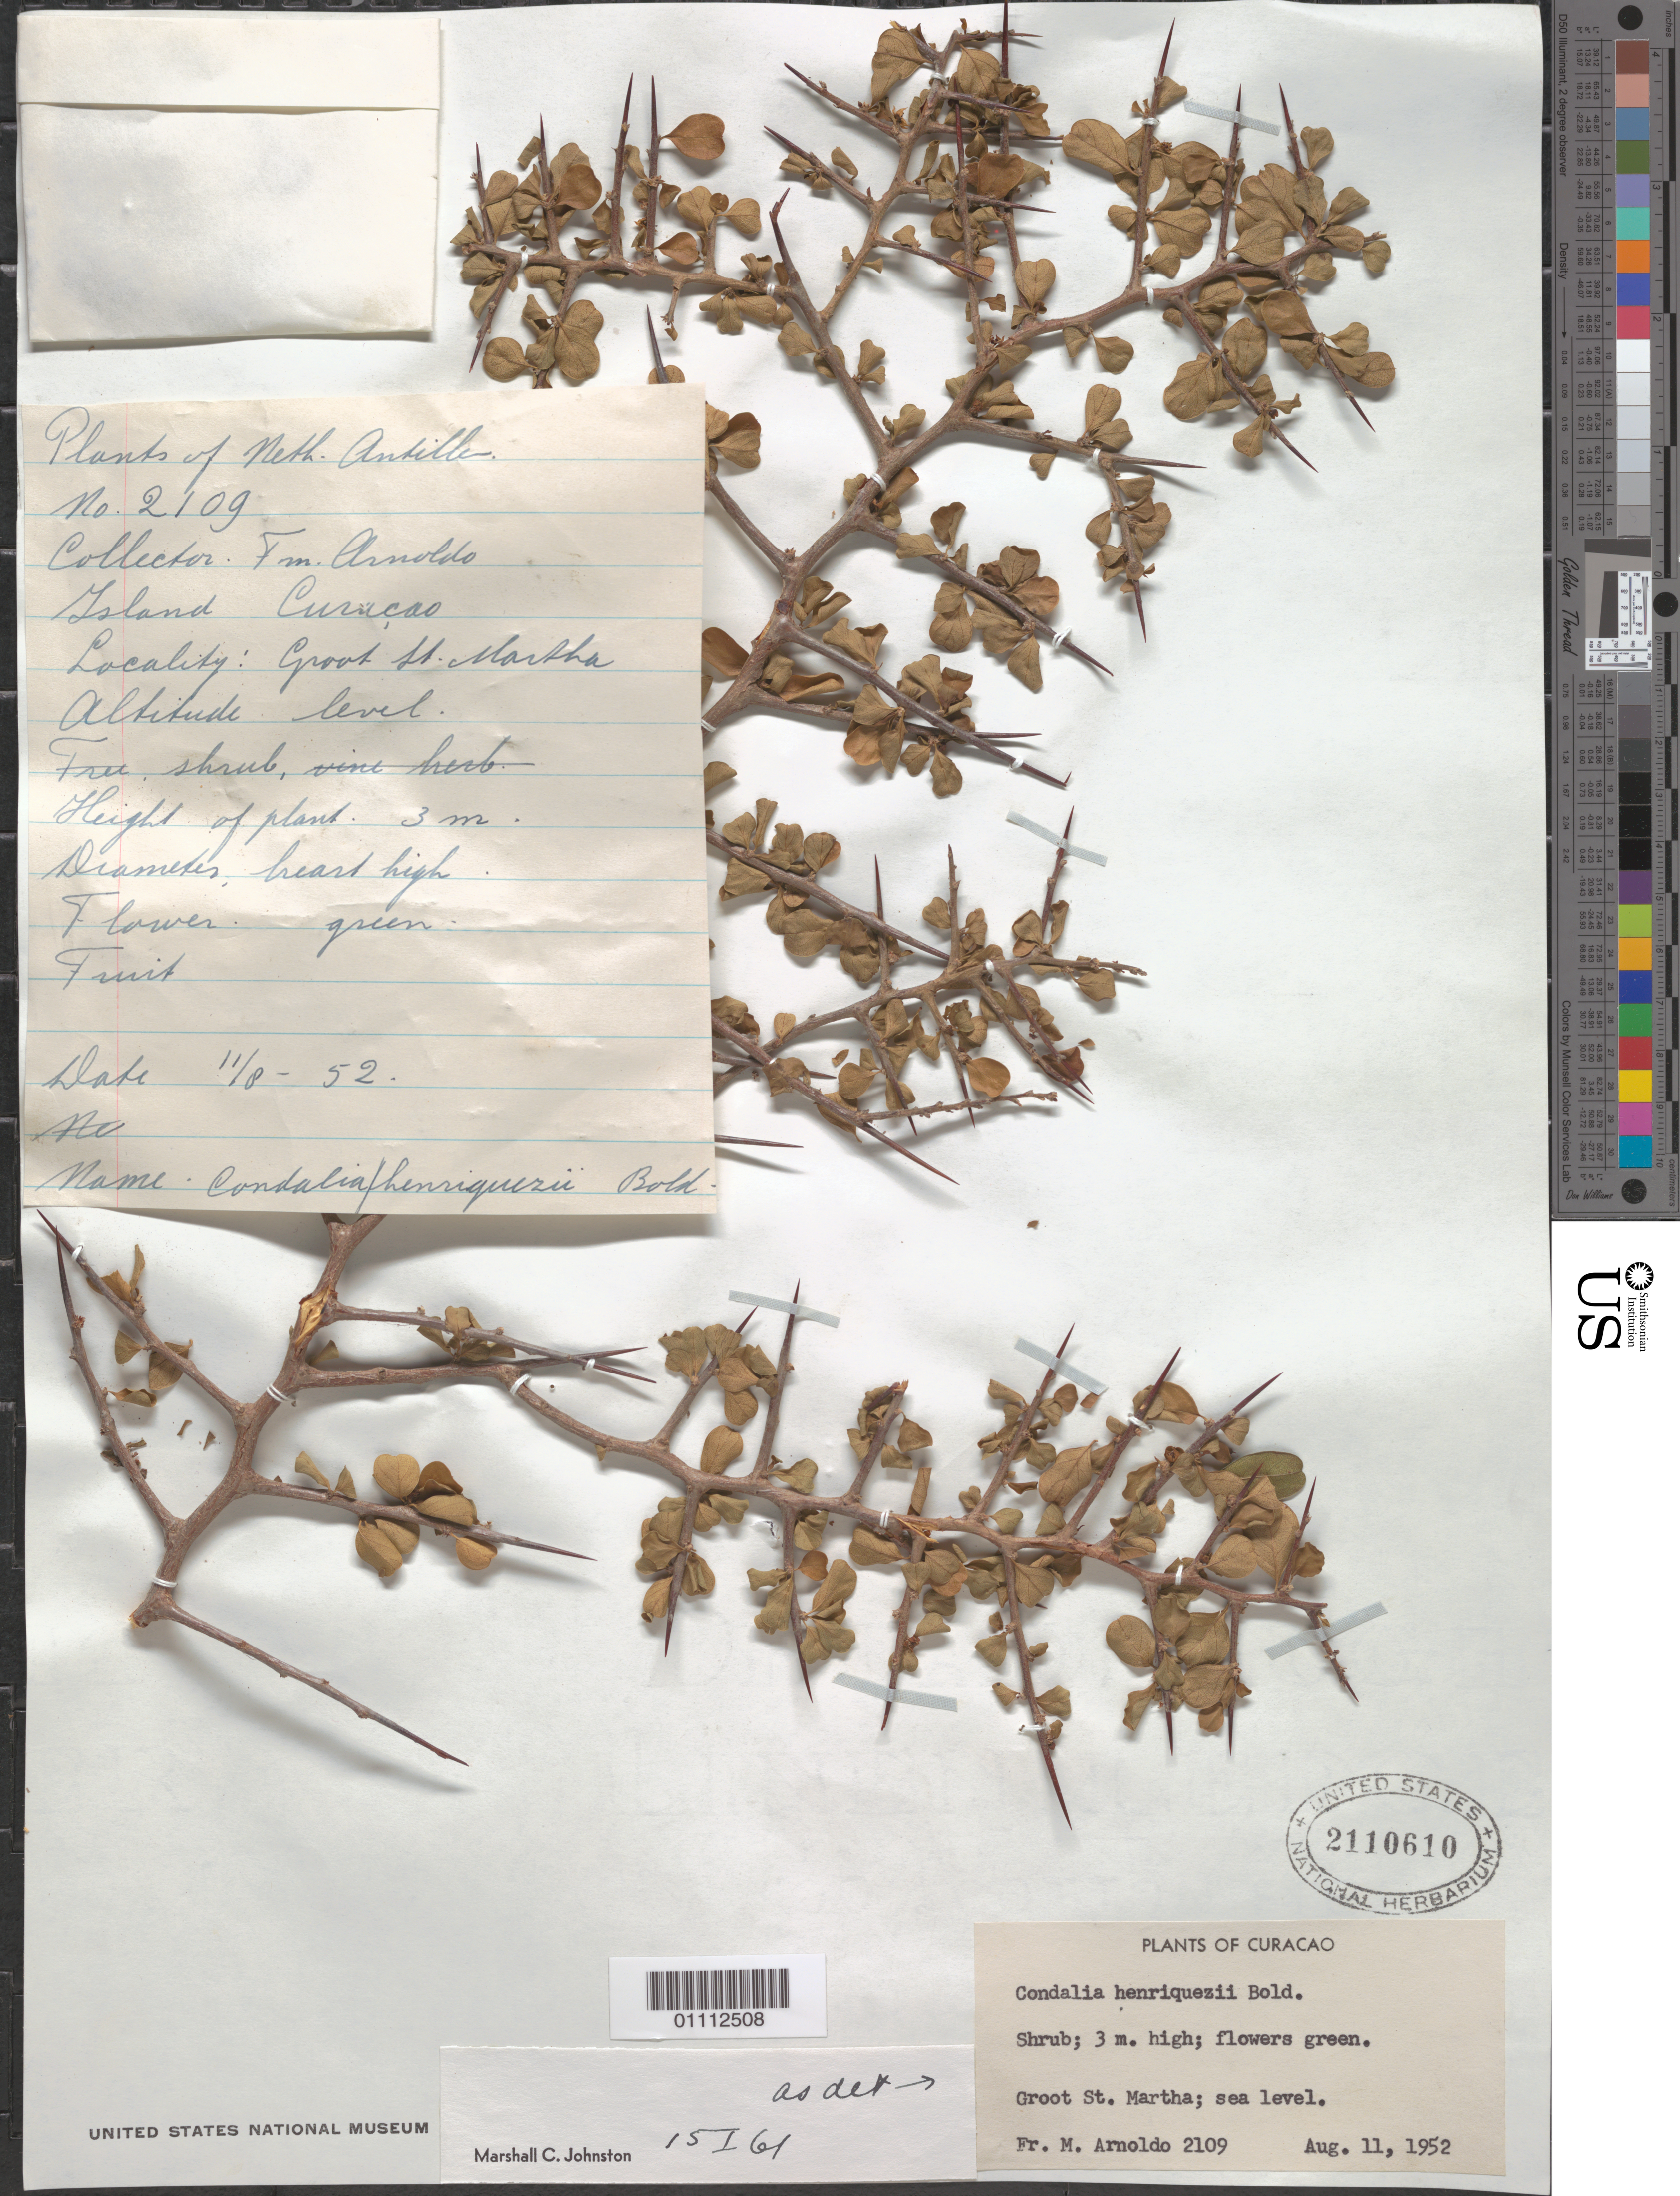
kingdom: Plantae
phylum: Tracheophyta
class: Magnoliopsida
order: Rosales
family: Rhamnaceae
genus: Condalia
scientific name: Condalia henriquezii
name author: Bold.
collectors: N. Arnoldo-Broeders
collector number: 2109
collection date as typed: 11 Aug 1952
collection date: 1952-08-11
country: Curaçao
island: Curaçao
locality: Groot St. Martha altitude (sea) level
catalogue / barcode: US 2110610